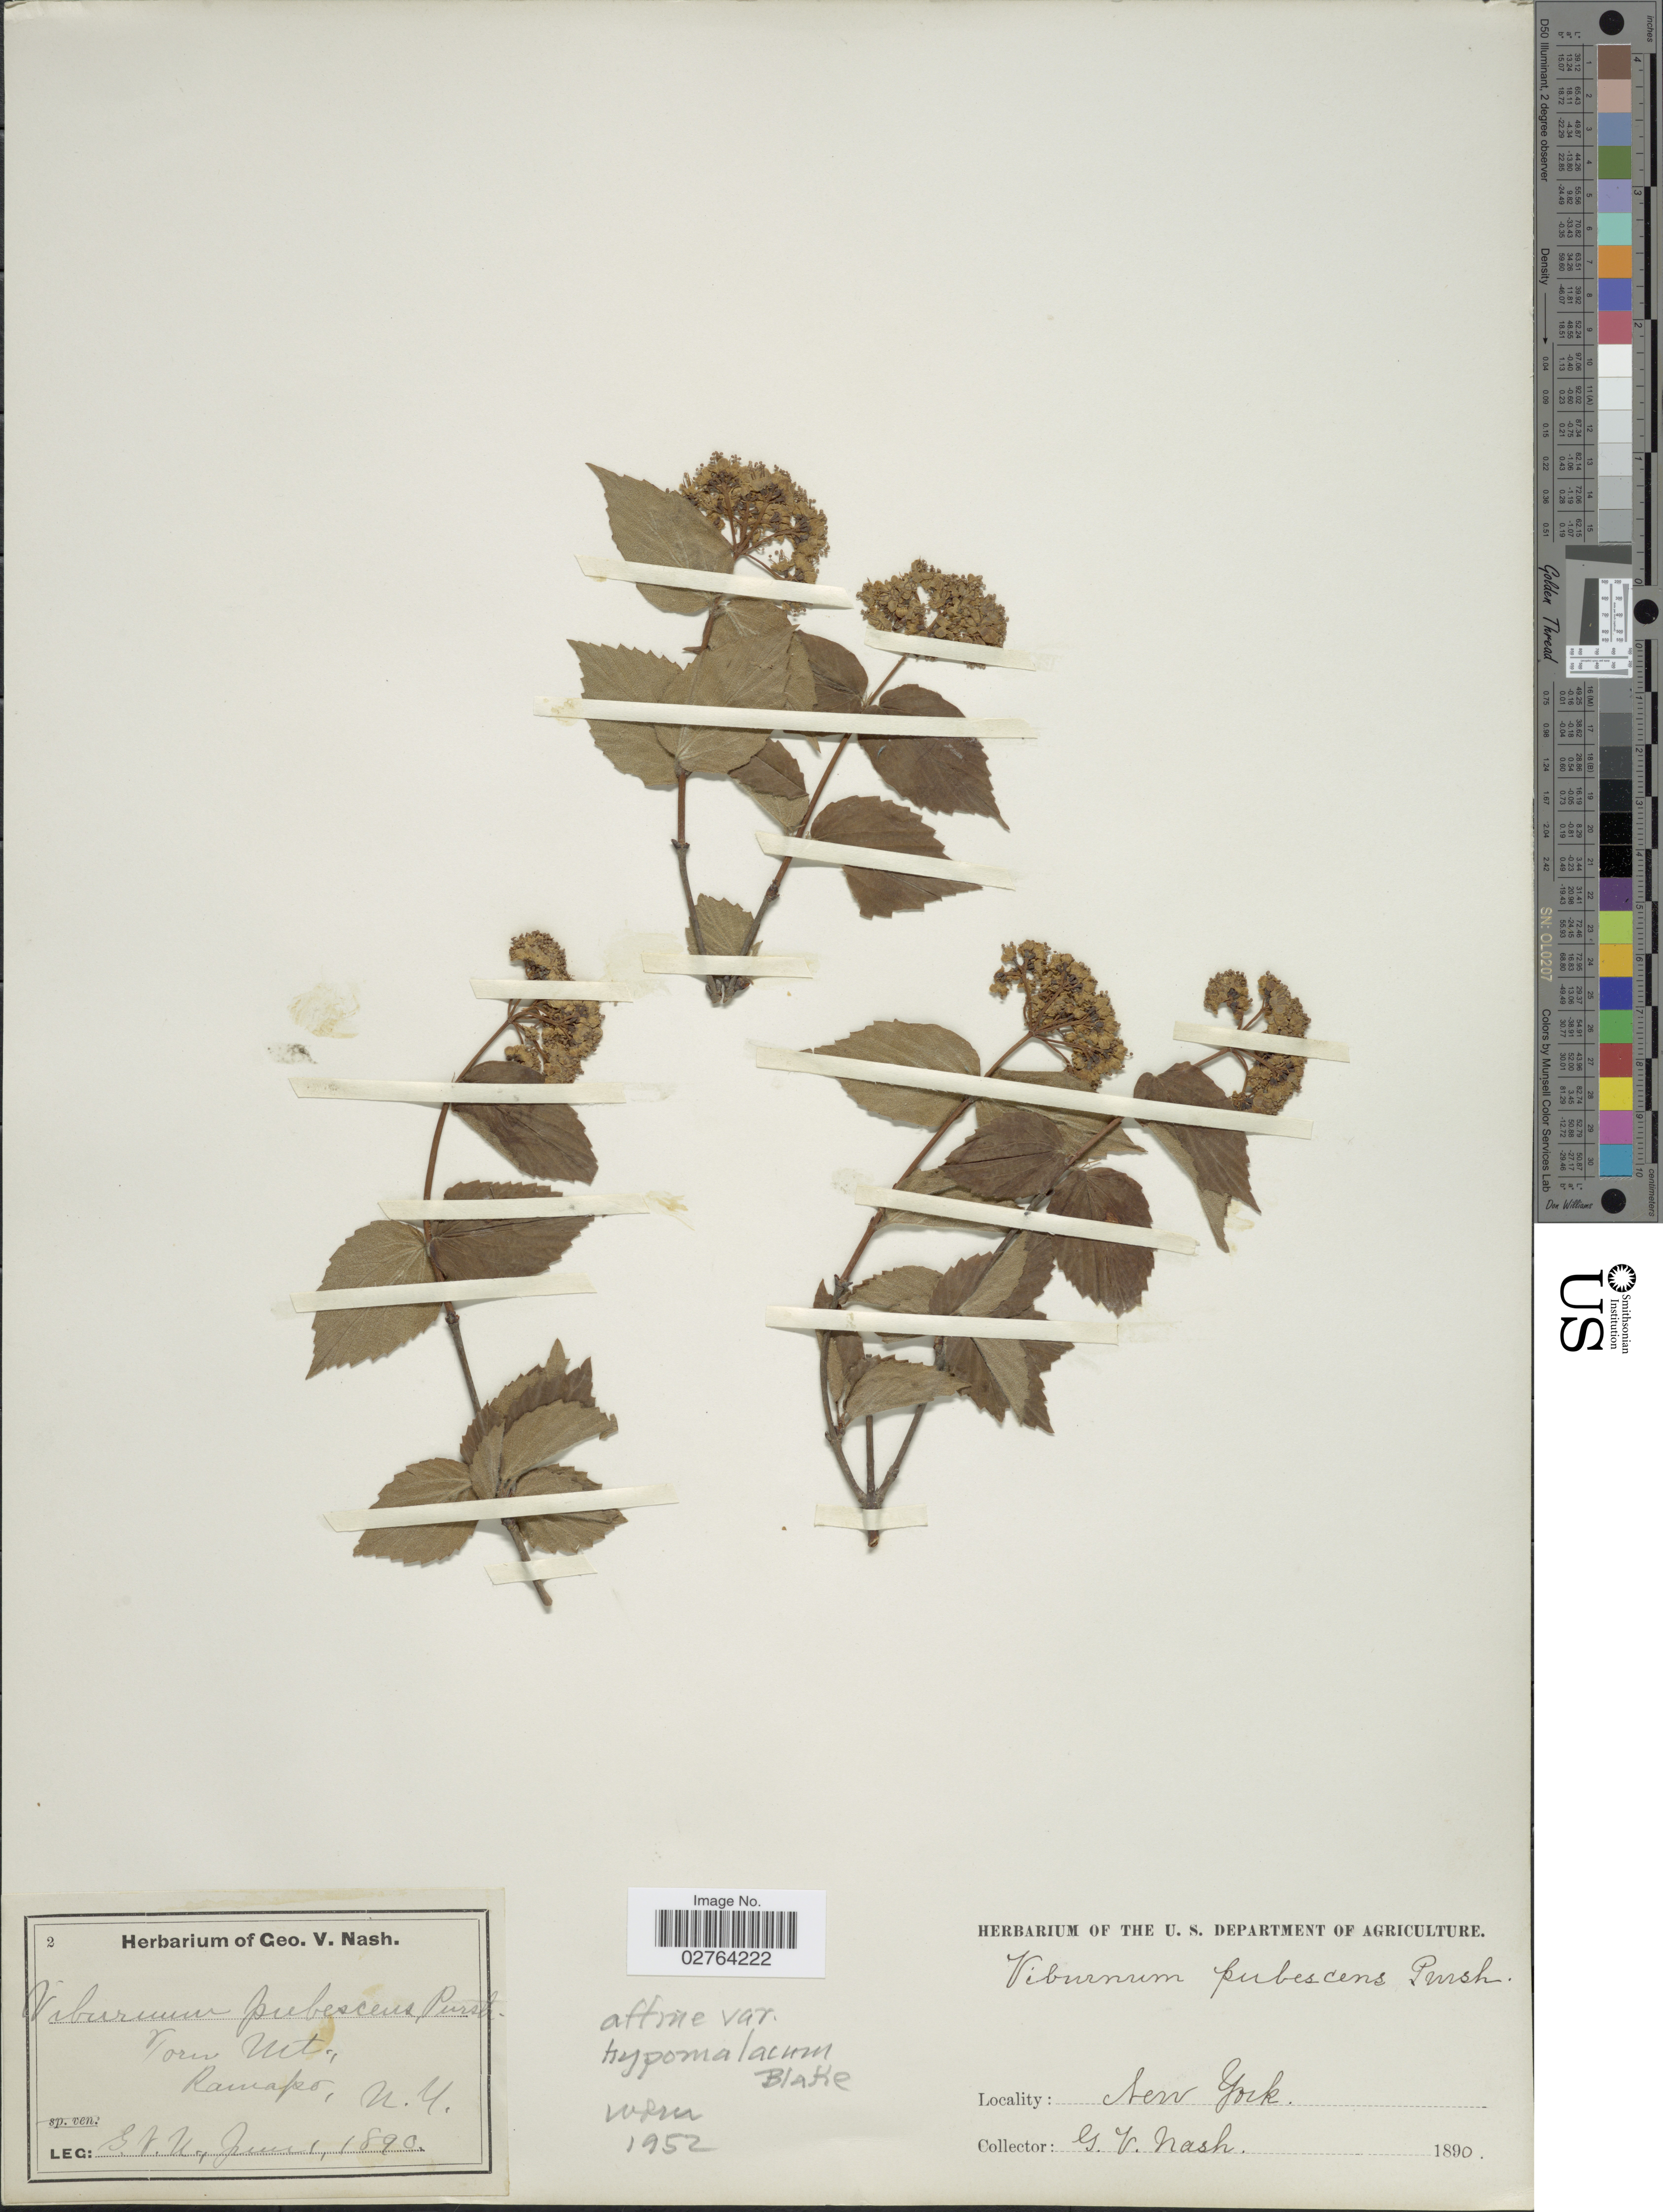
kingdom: Plantae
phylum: Tracheophyta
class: Magnoliopsida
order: Dipsacales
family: Viburnaceae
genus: Viburnum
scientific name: Viburnum rafinesqueanum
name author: Schult.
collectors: G. V. Nash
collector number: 2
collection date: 1890-06-01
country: United States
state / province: New York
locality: Torn Mt., Ramapo, N. Y.